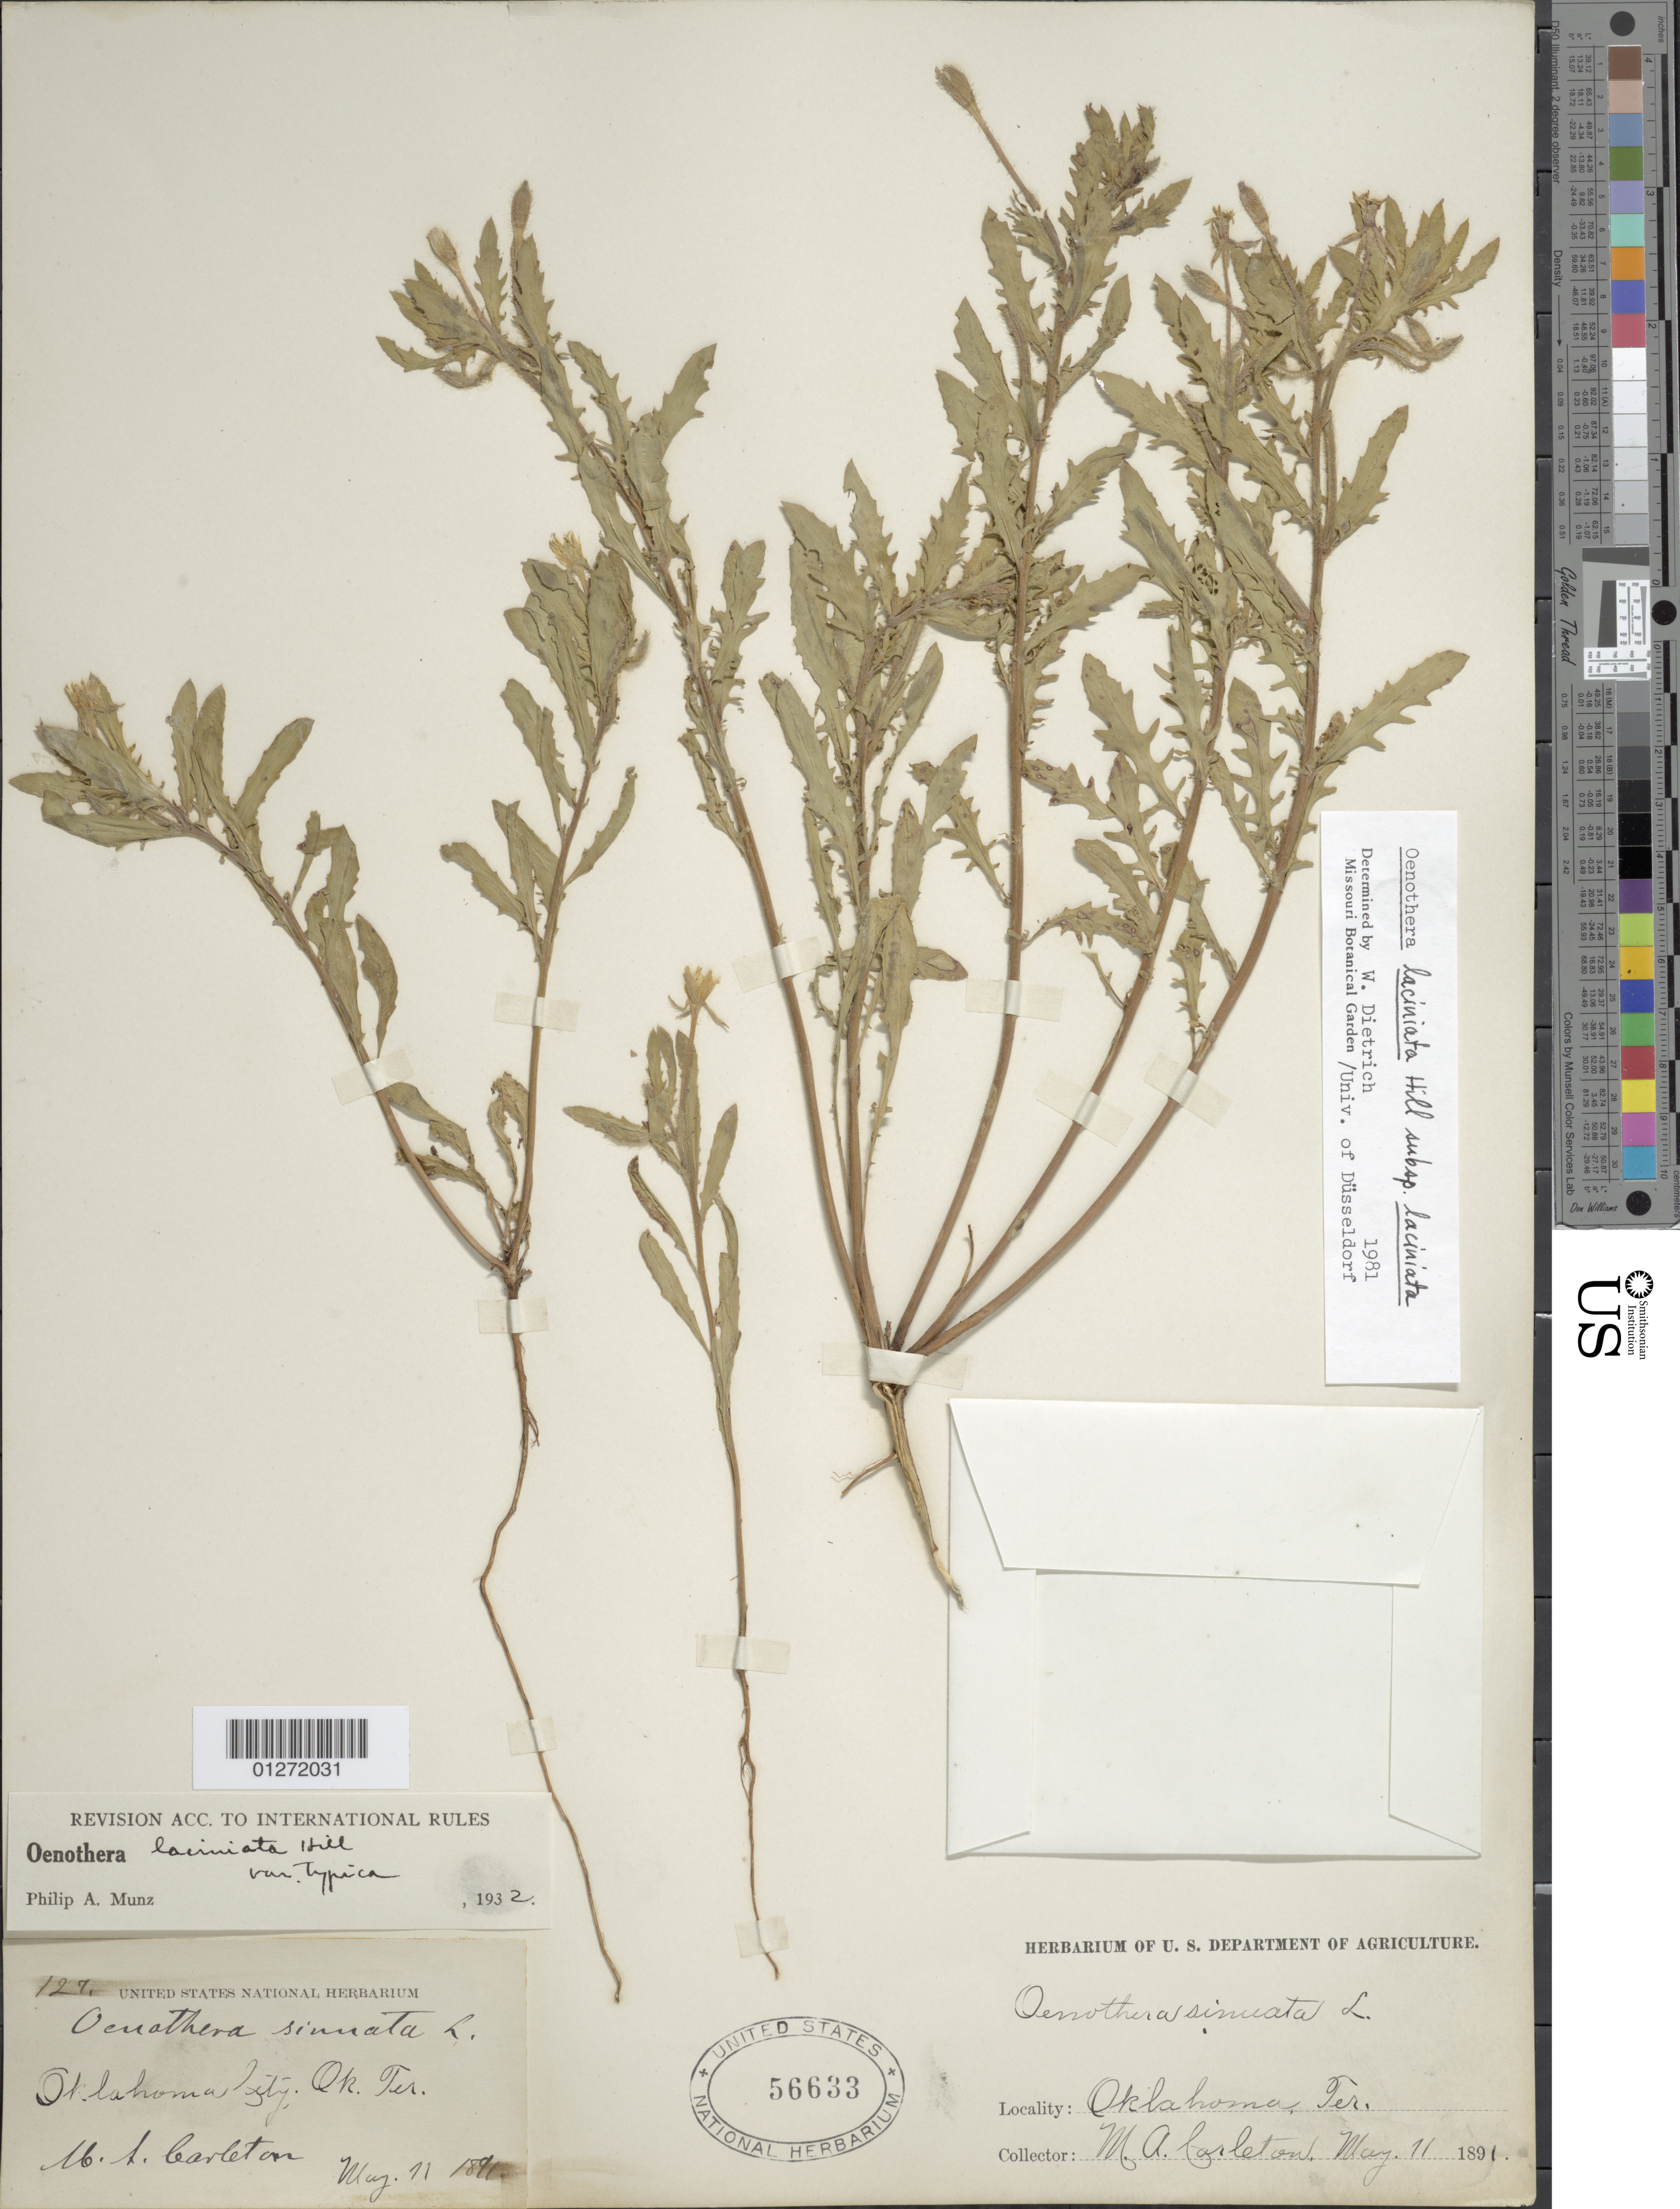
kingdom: Plantae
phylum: Tracheophyta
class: Magnoliopsida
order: Myrtales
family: Onagraceae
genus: Oenothera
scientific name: Oenothera laciniata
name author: Hill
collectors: M. A. Carleton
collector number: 127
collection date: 1891-05-11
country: United States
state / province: Oklahoma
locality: Oklahoma City.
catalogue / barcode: US 56633